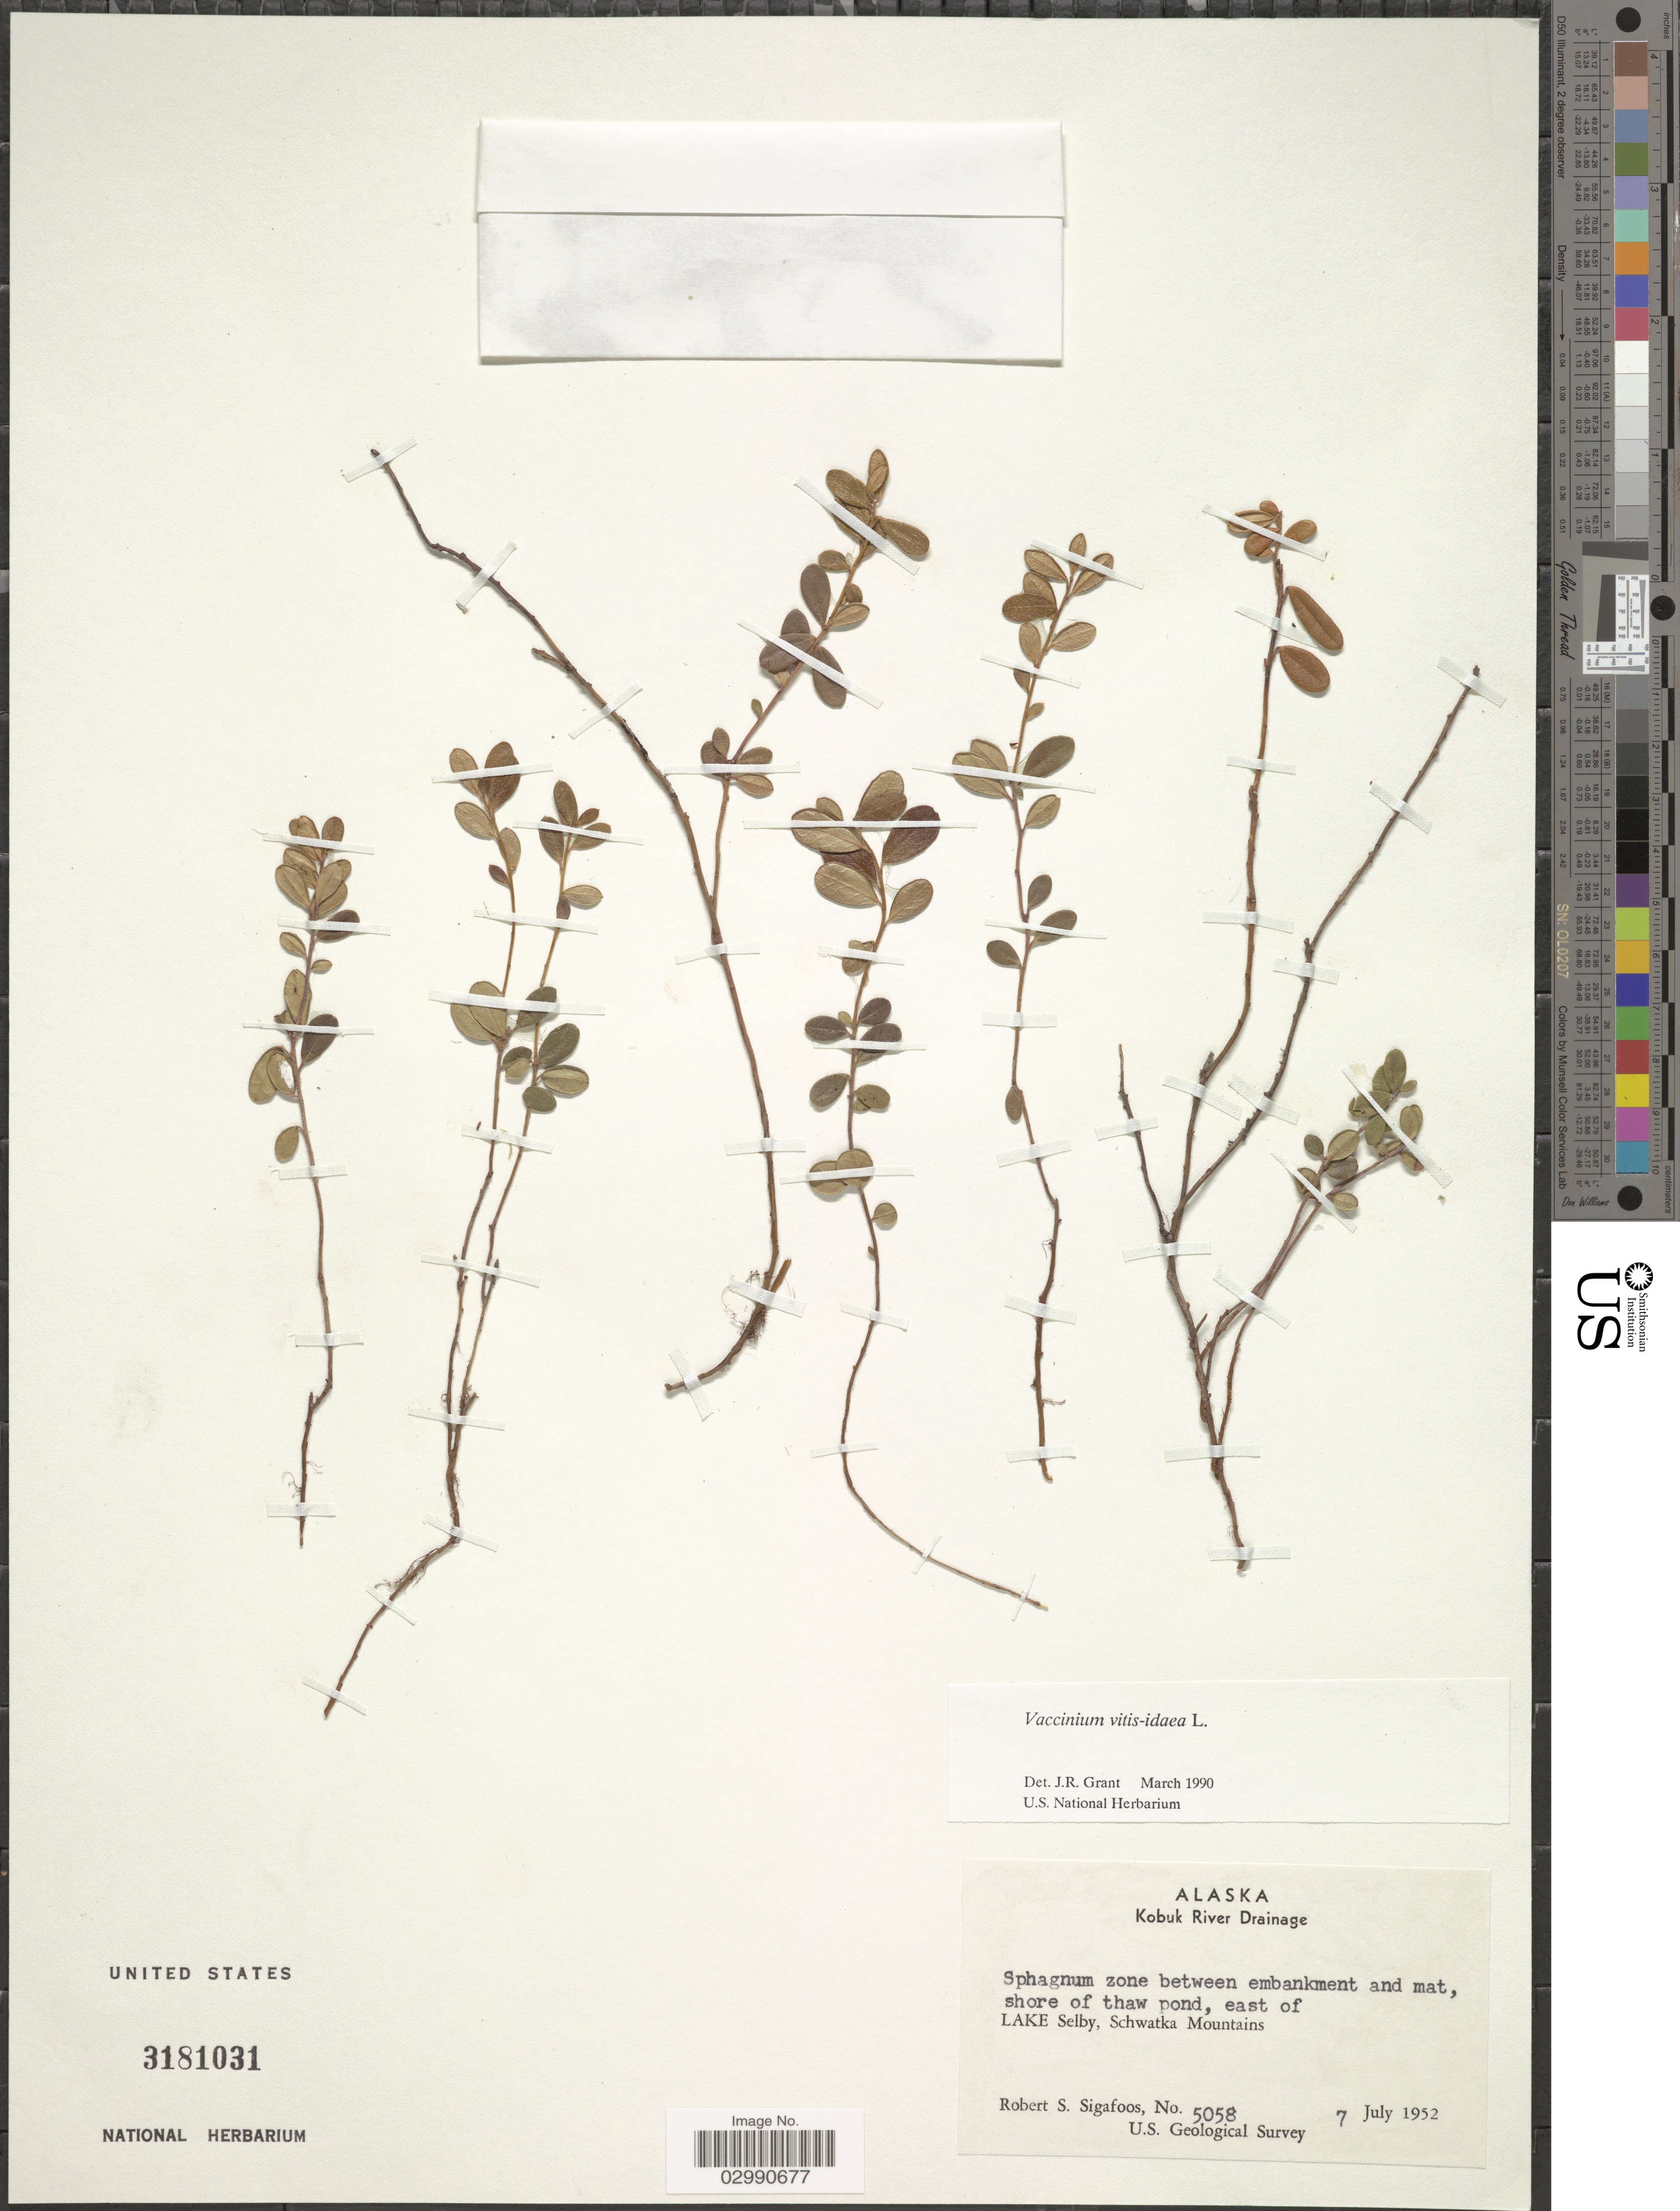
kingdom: Plantae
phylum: Tracheophyta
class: Magnoliopsida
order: Ericales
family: Ericaceae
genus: Vaccinium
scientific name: Vaccinium vitis-idaea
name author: L.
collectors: R. Sigafoos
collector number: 5058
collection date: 1952-07-07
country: United States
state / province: Alaska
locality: Kobuk River Drainage, east of Lake Selby, Schwatka Mountains.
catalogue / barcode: US 3181031